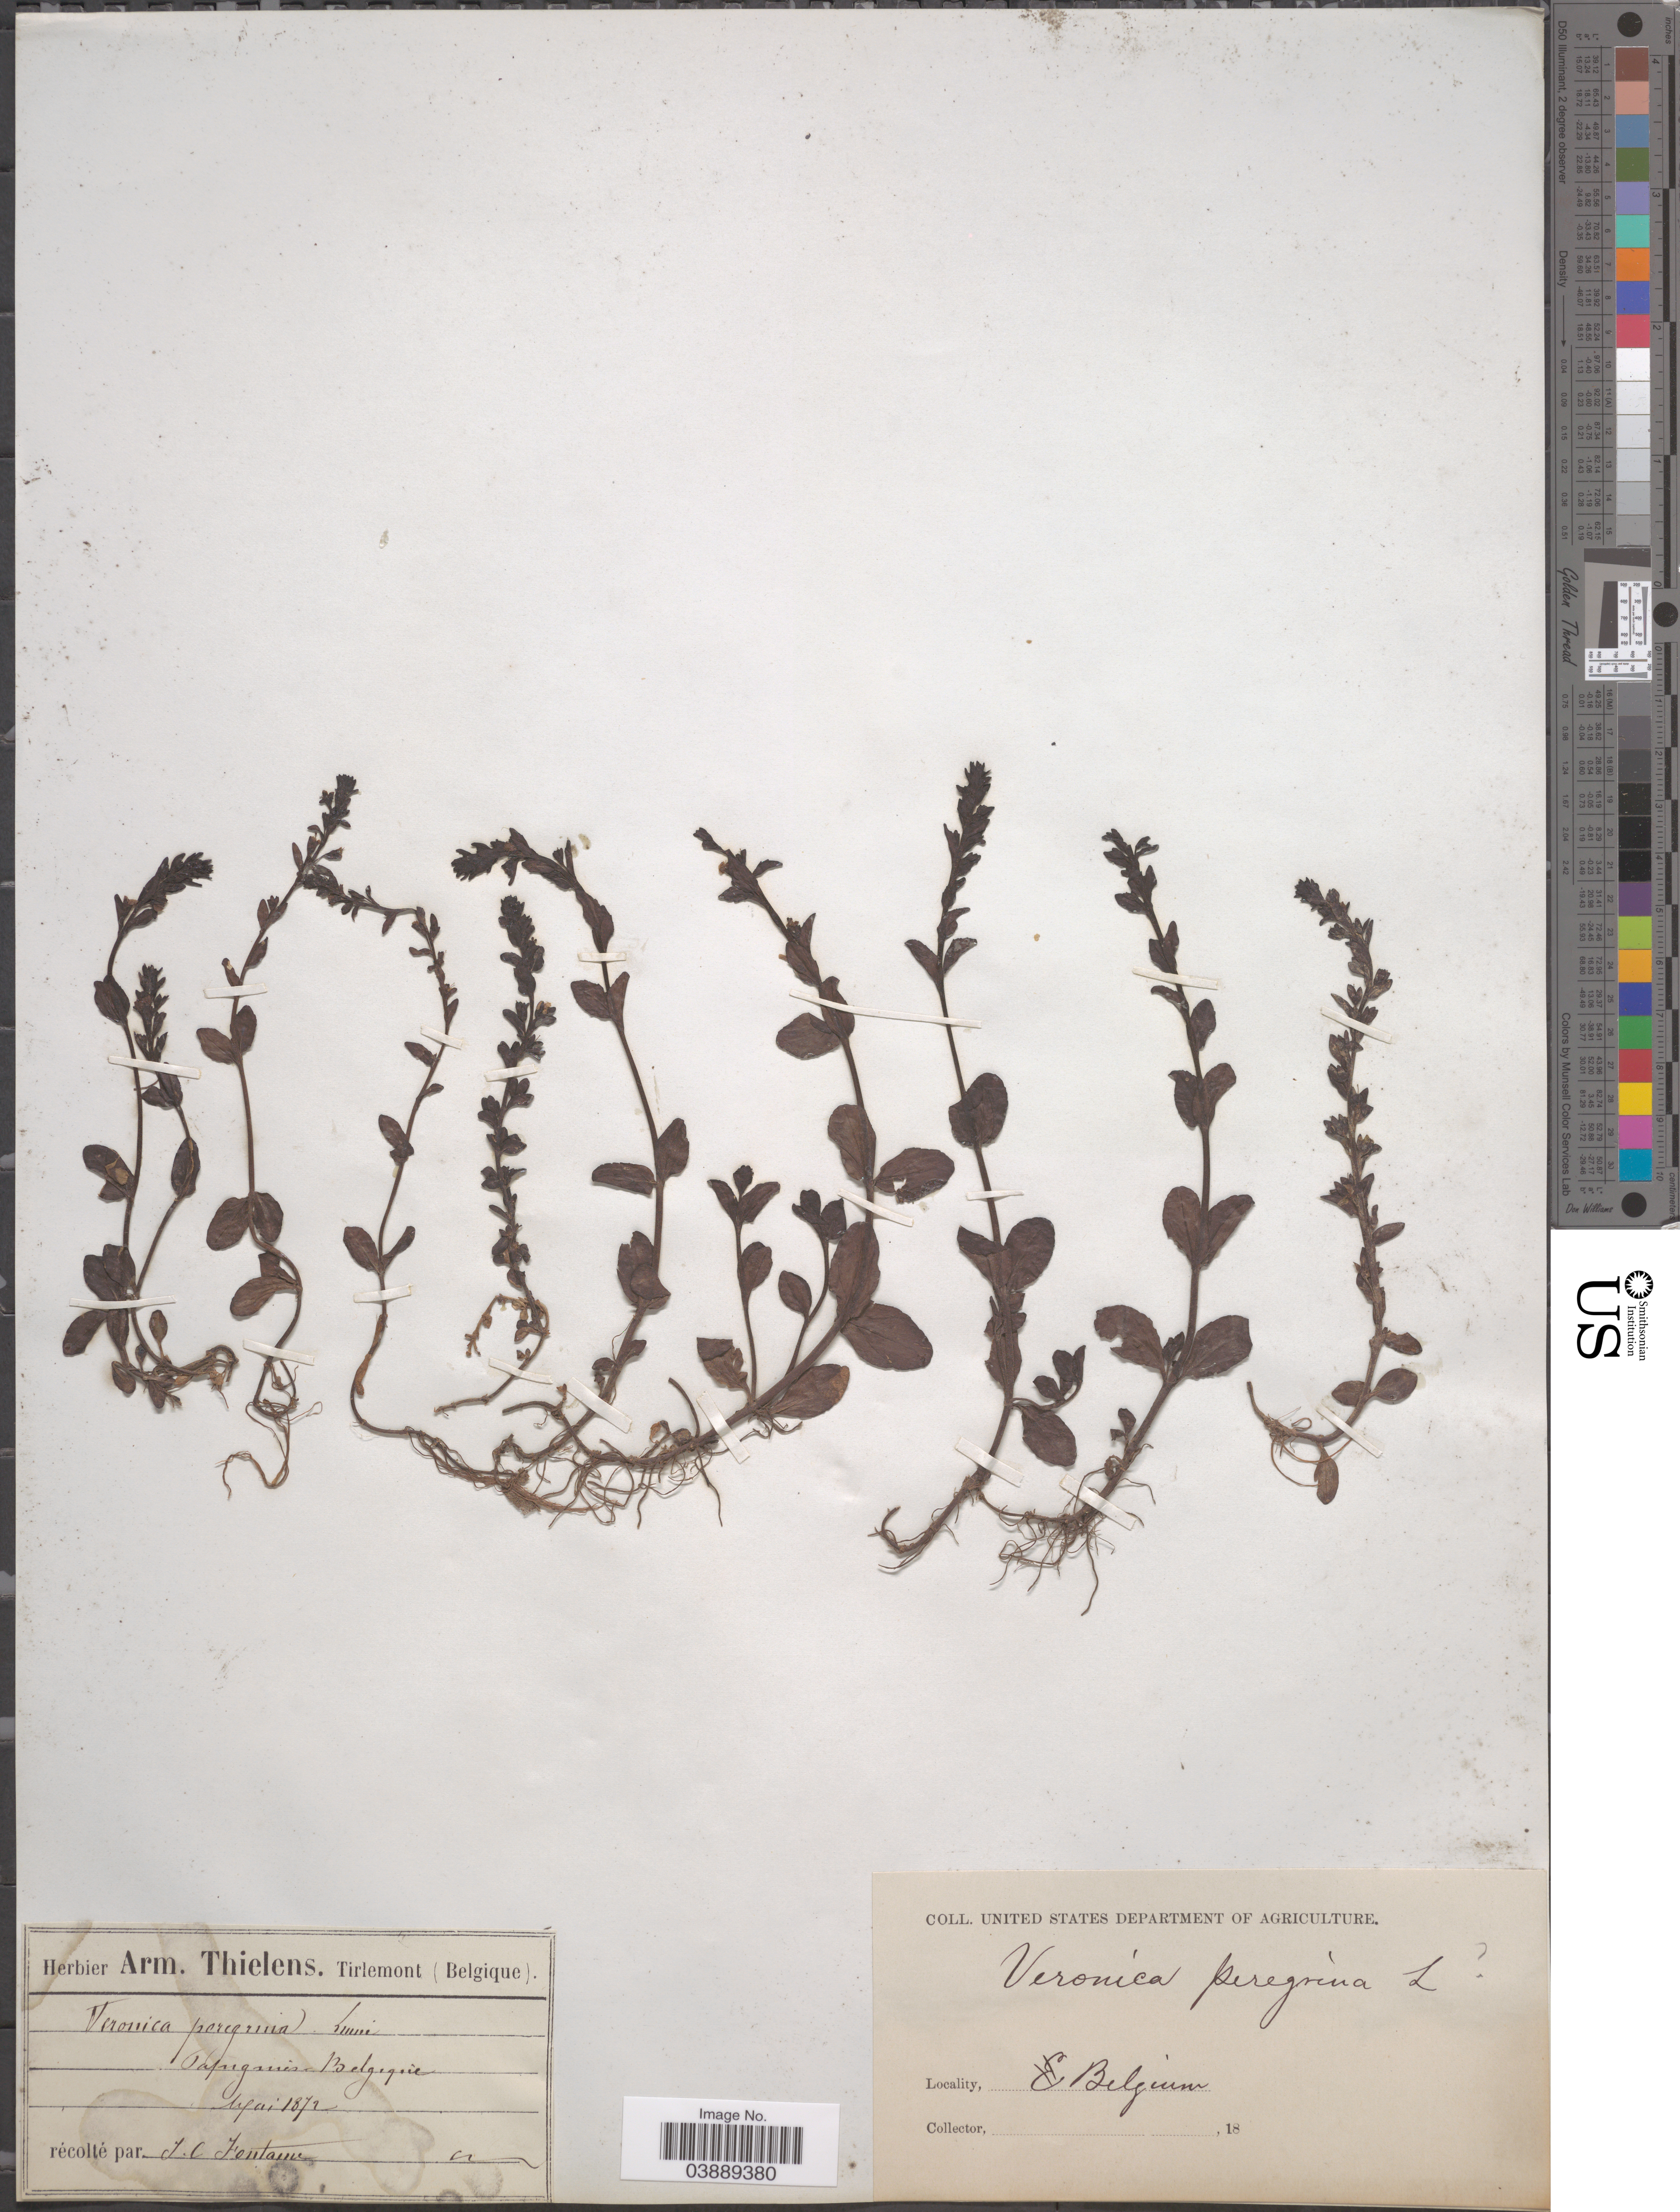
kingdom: Plantae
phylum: Tracheophyta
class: Magnoliopsida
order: Lamiales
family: Plantaginaceae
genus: Veronica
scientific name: Veronica peregrina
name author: L.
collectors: J. Fontaine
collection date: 1872-05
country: Belgium